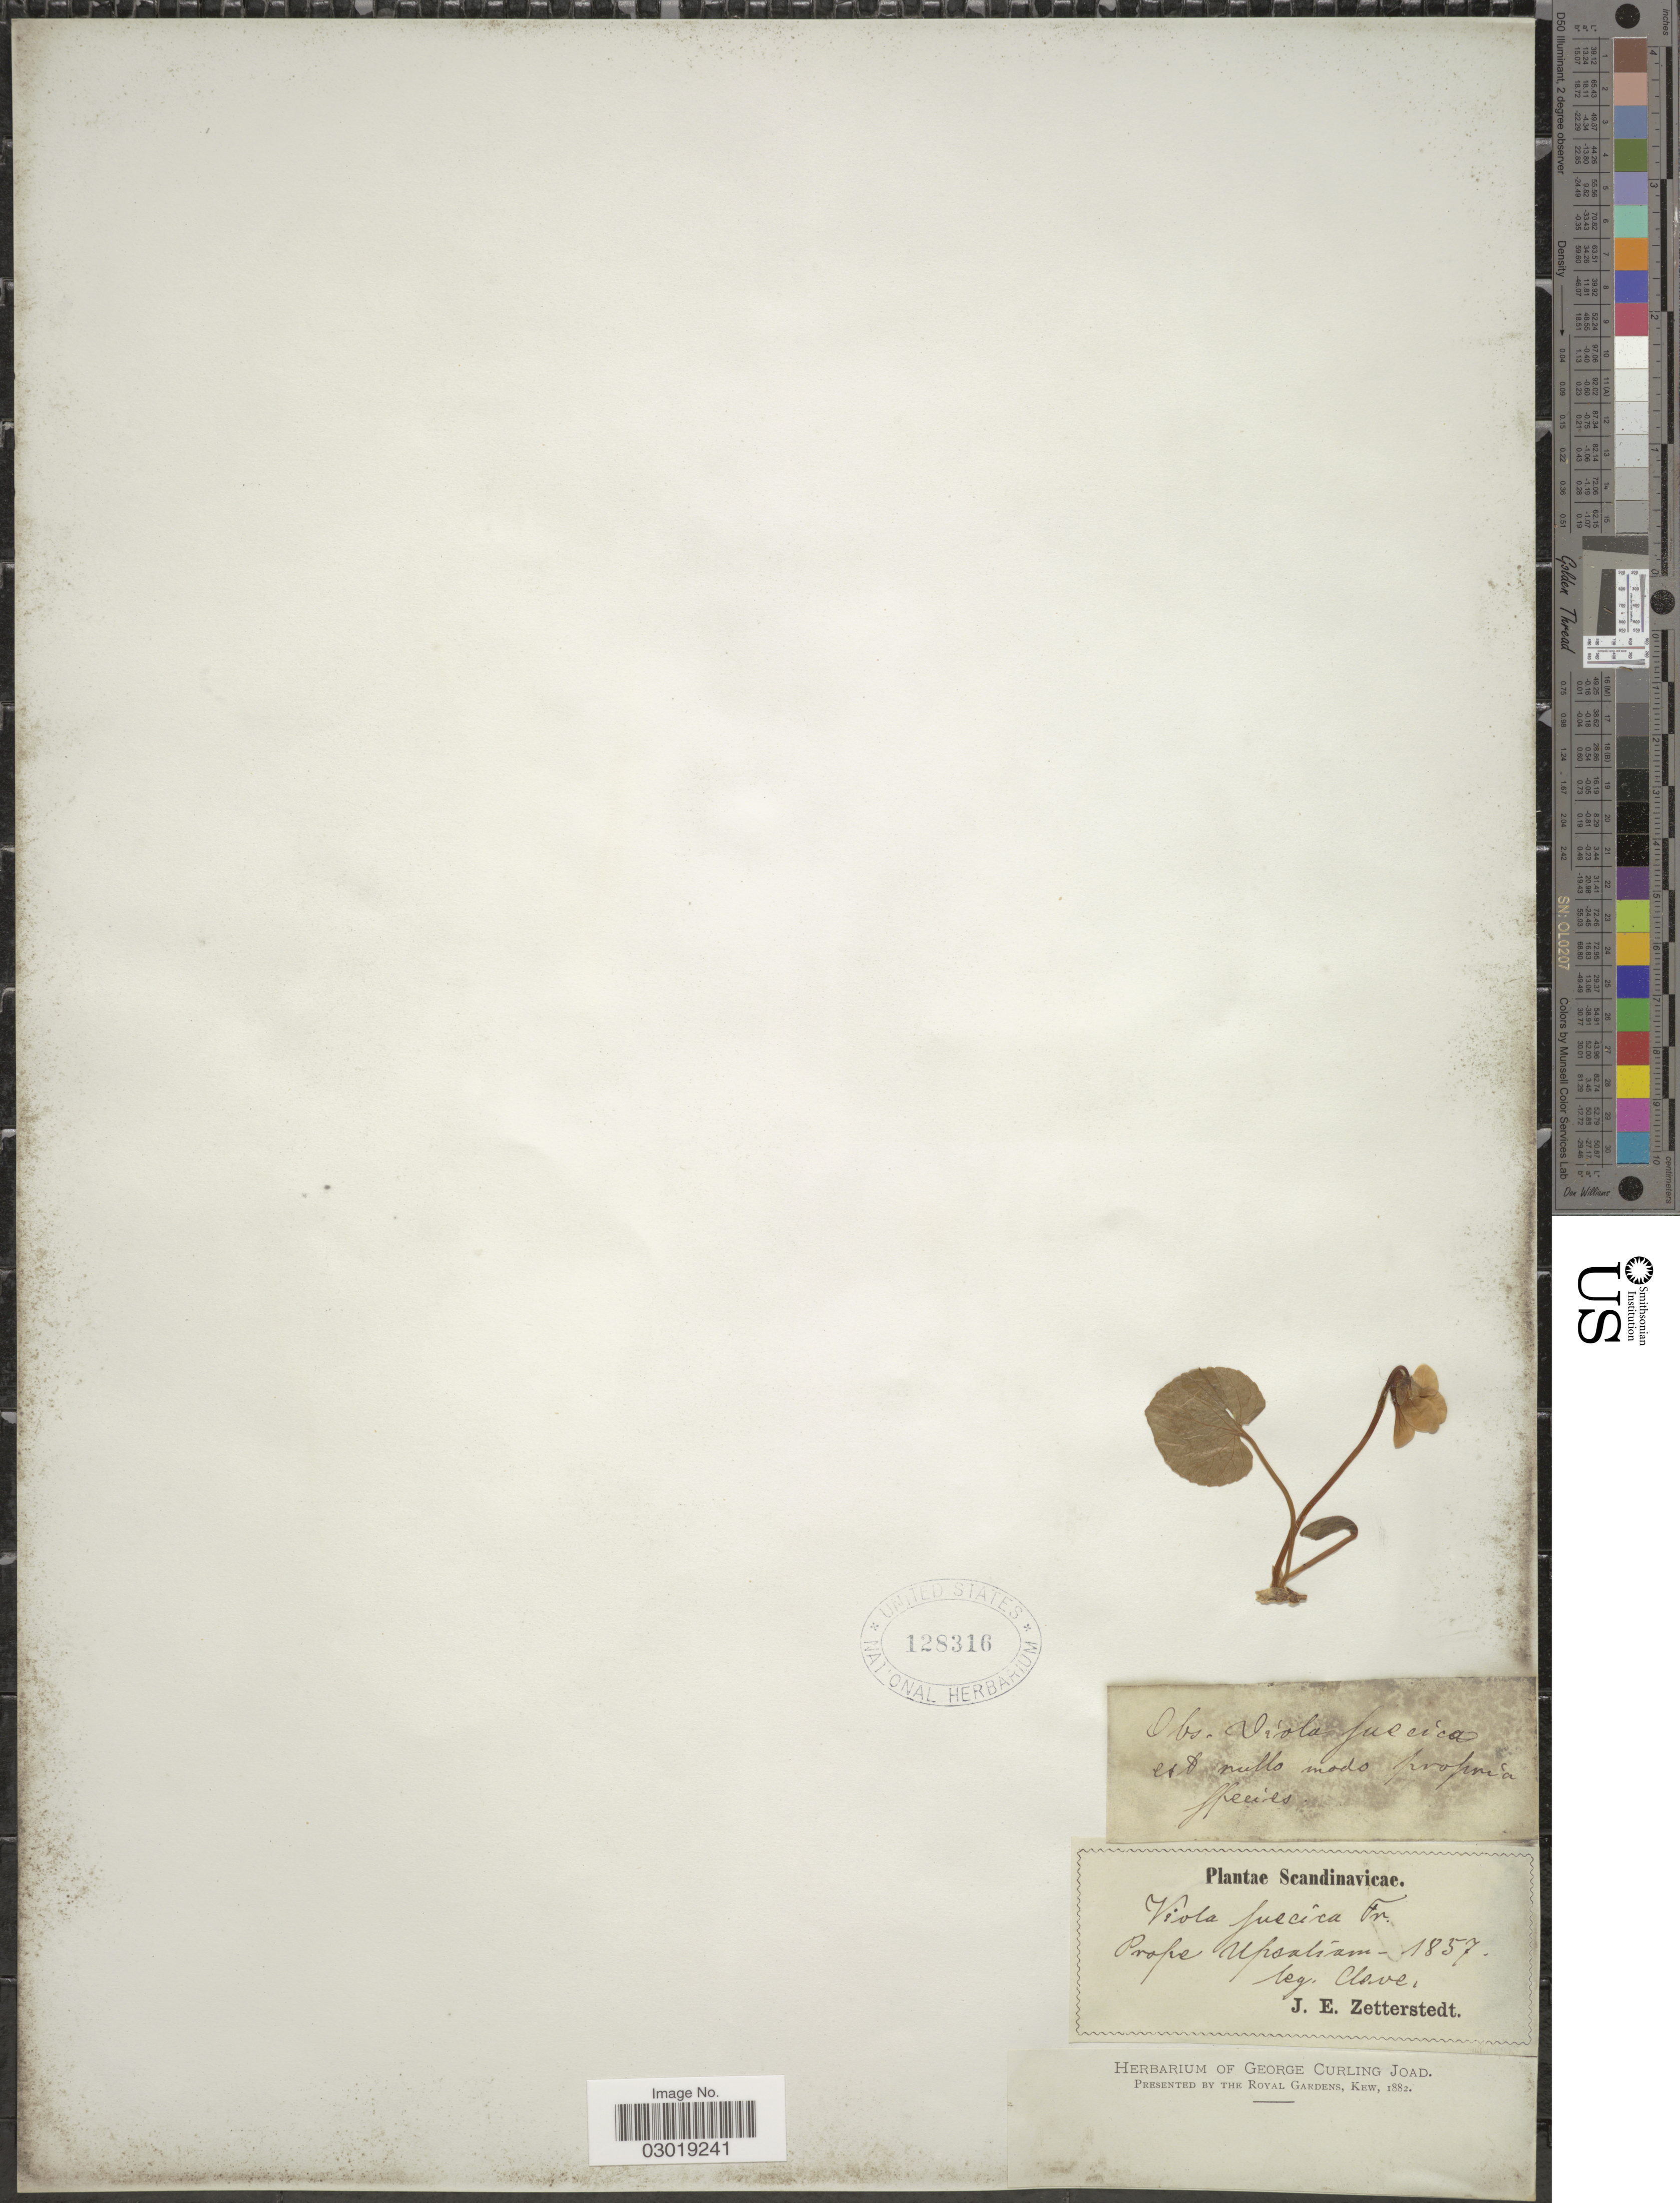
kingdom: Plantae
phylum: Tracheophyta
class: Magnoliopsida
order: Malpighiales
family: Violaceae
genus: Viola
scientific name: Viola suecica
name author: Fr.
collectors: J.E. Zetterstedt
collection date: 1857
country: Sweden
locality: Scandinavicae. Prope Upsatiam.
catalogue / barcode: US 128316